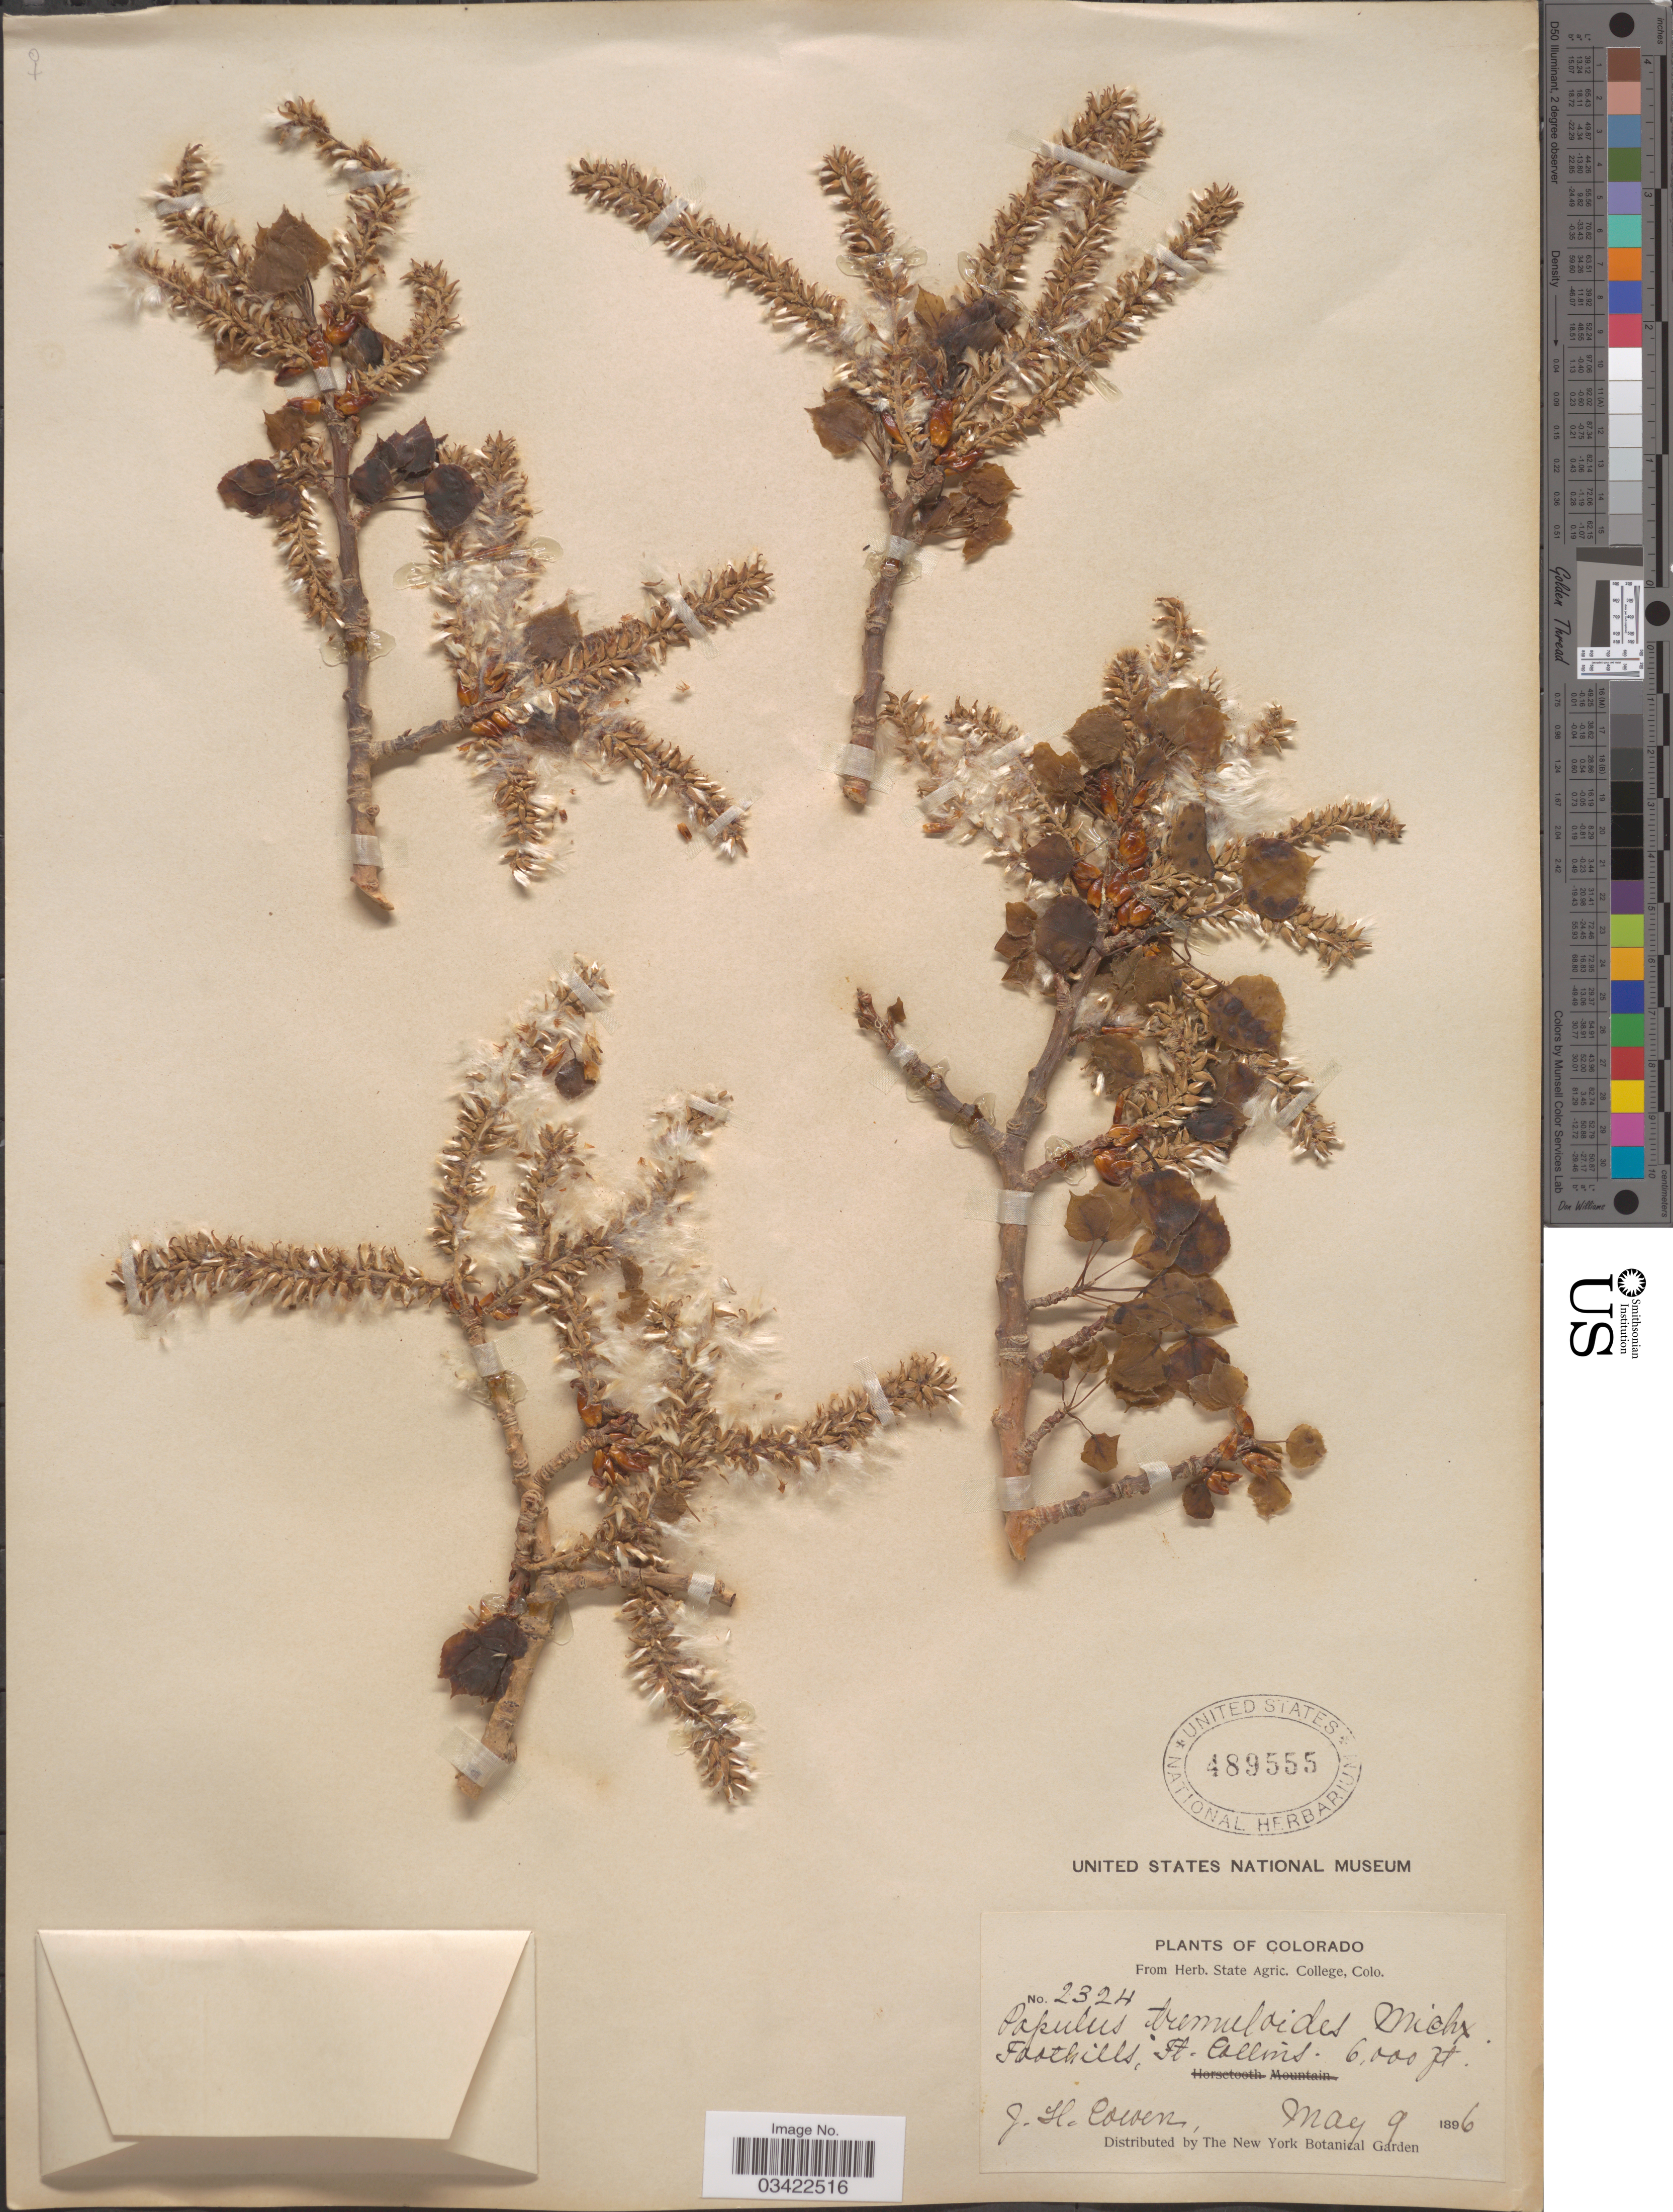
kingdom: Plantae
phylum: Tracheophyta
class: Magnoliopsida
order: Malpighiales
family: Salicaceae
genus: Populus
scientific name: Populus tremuloides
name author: Michx.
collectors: J. H. Cowen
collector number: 2324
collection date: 1896-05-09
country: United States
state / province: Colorado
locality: Foothills, Ft. Collins.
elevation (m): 1829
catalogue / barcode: US 489555